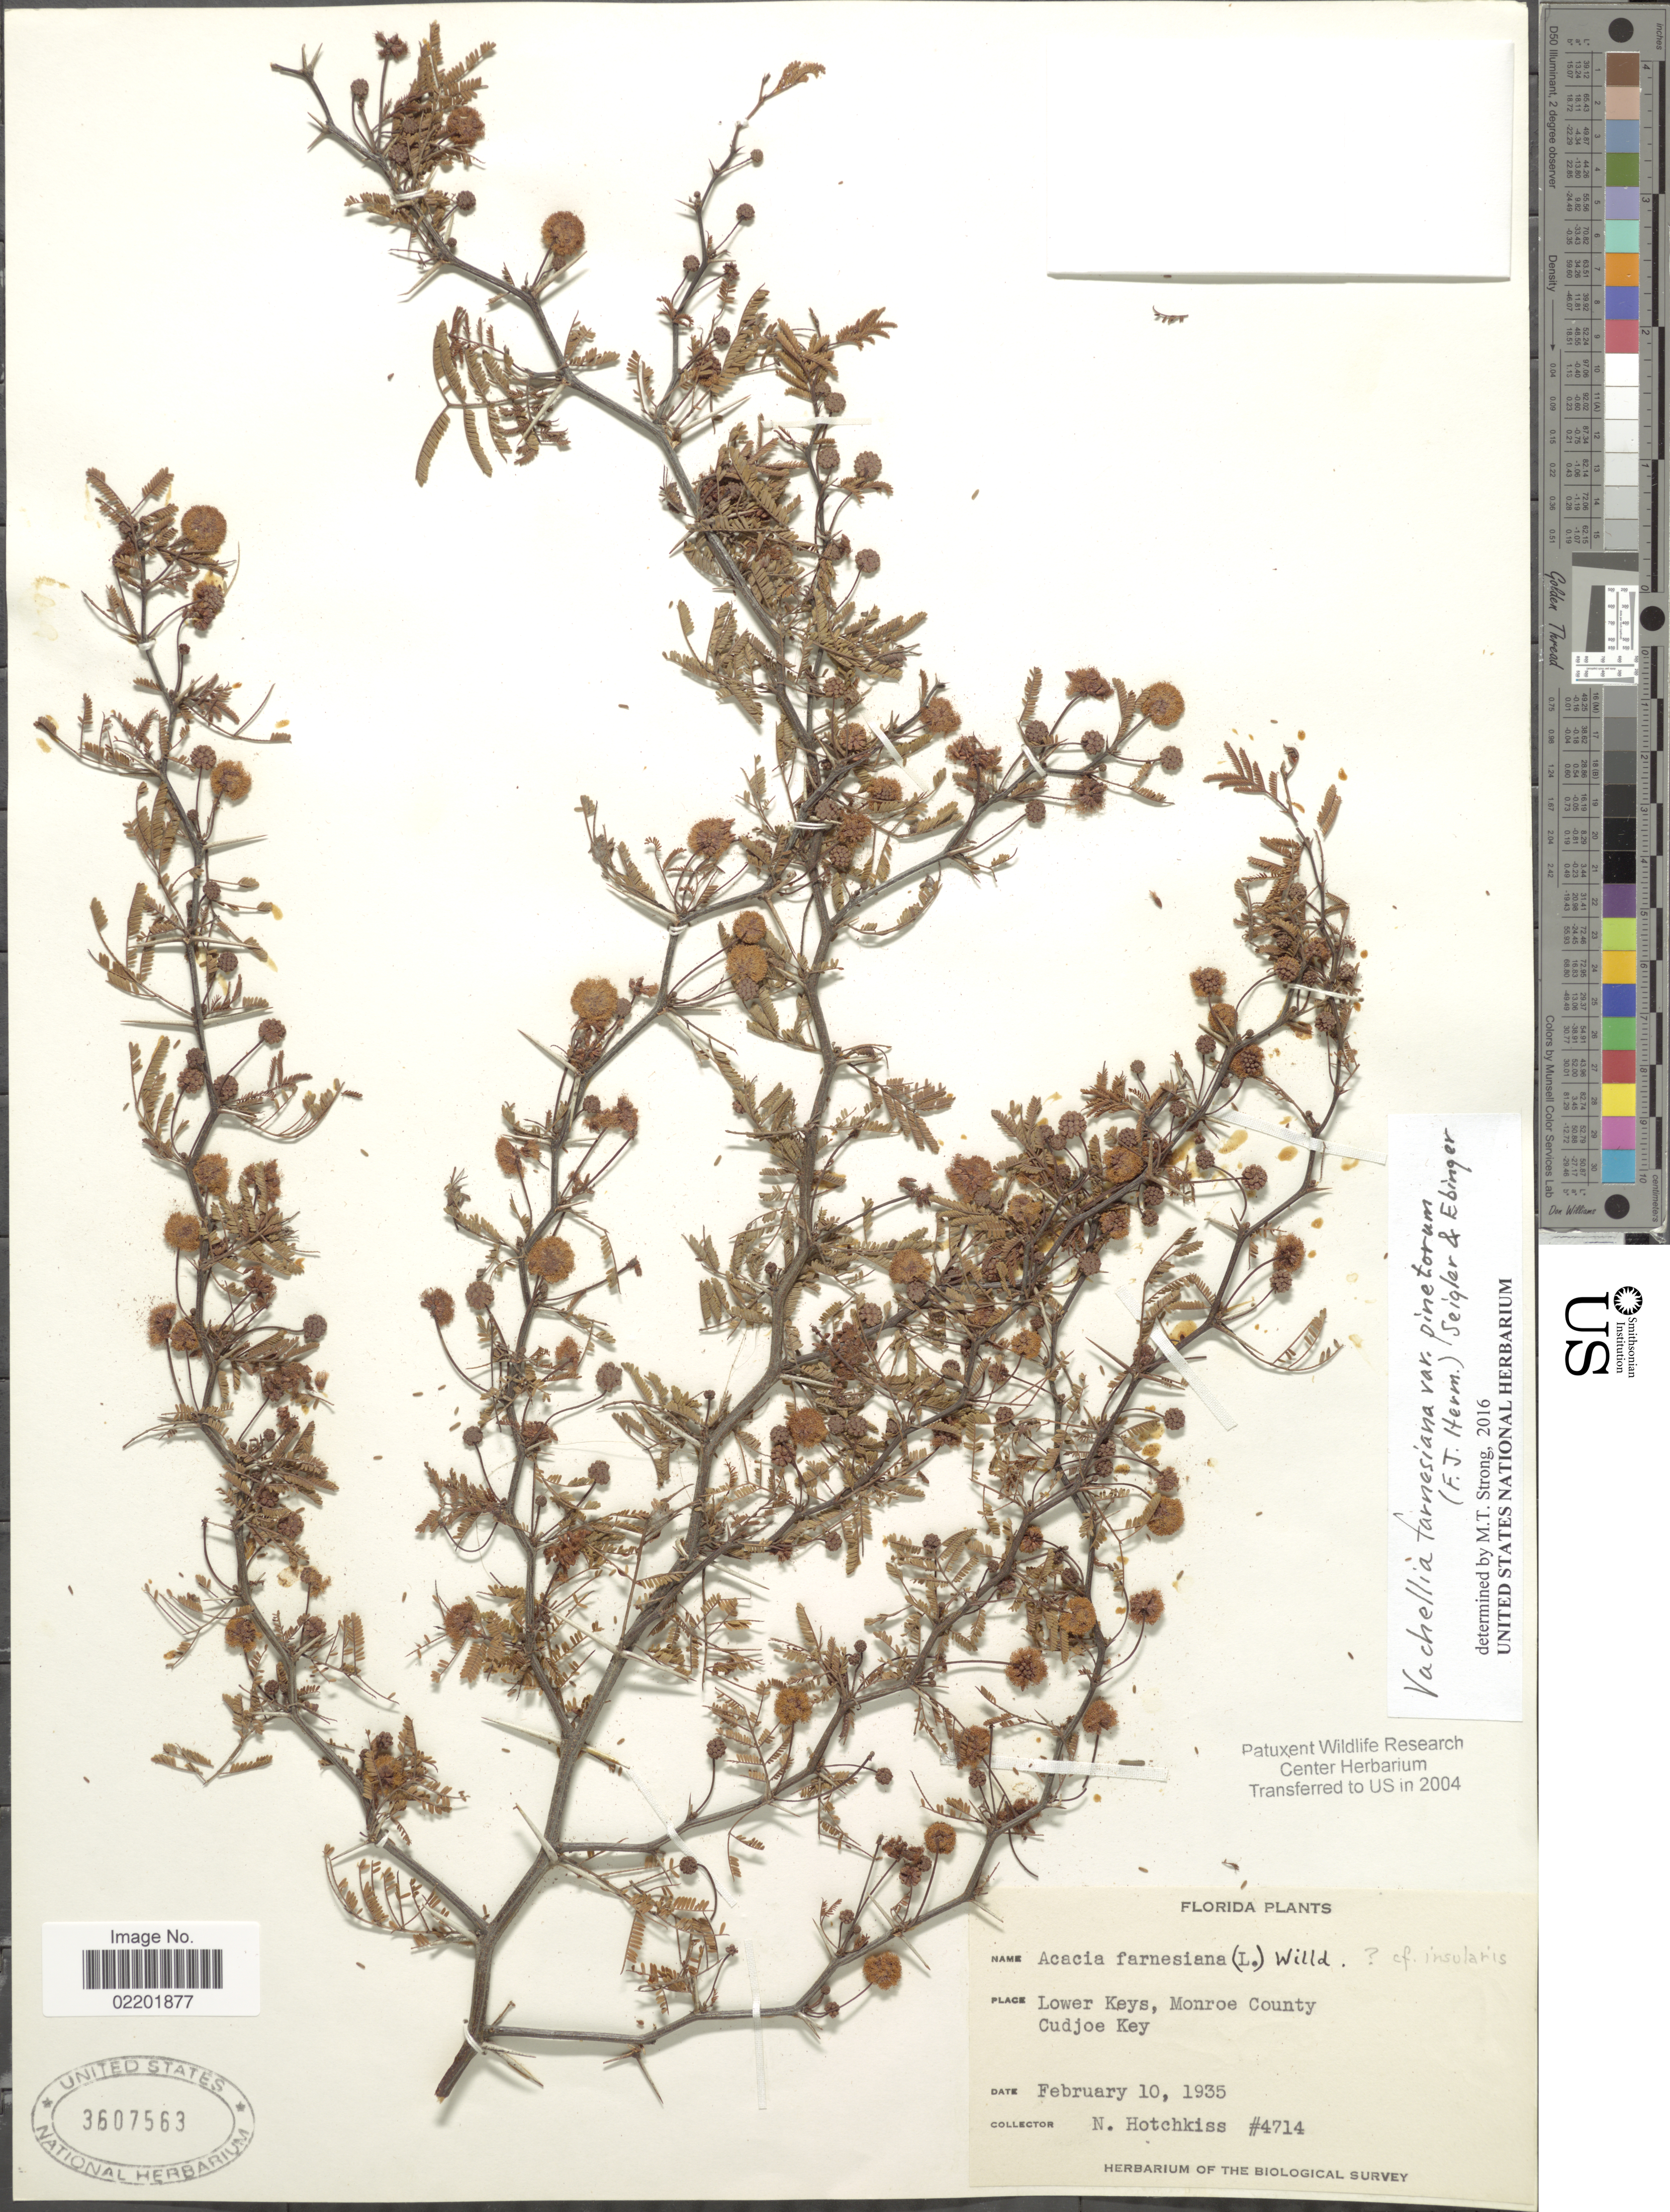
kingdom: Plantae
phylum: Tracheophyta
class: Magnoliopsida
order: Fabales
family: Fabaceae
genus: Vachellia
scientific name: Vachellia farnesiana var. farnesiana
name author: (L.) Wight & Arn.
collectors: N. Hotchkiss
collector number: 4714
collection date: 1935-02-10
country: United States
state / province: Florida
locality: Lower Keys, Monroe County, Cudjoe Key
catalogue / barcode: US 3607563